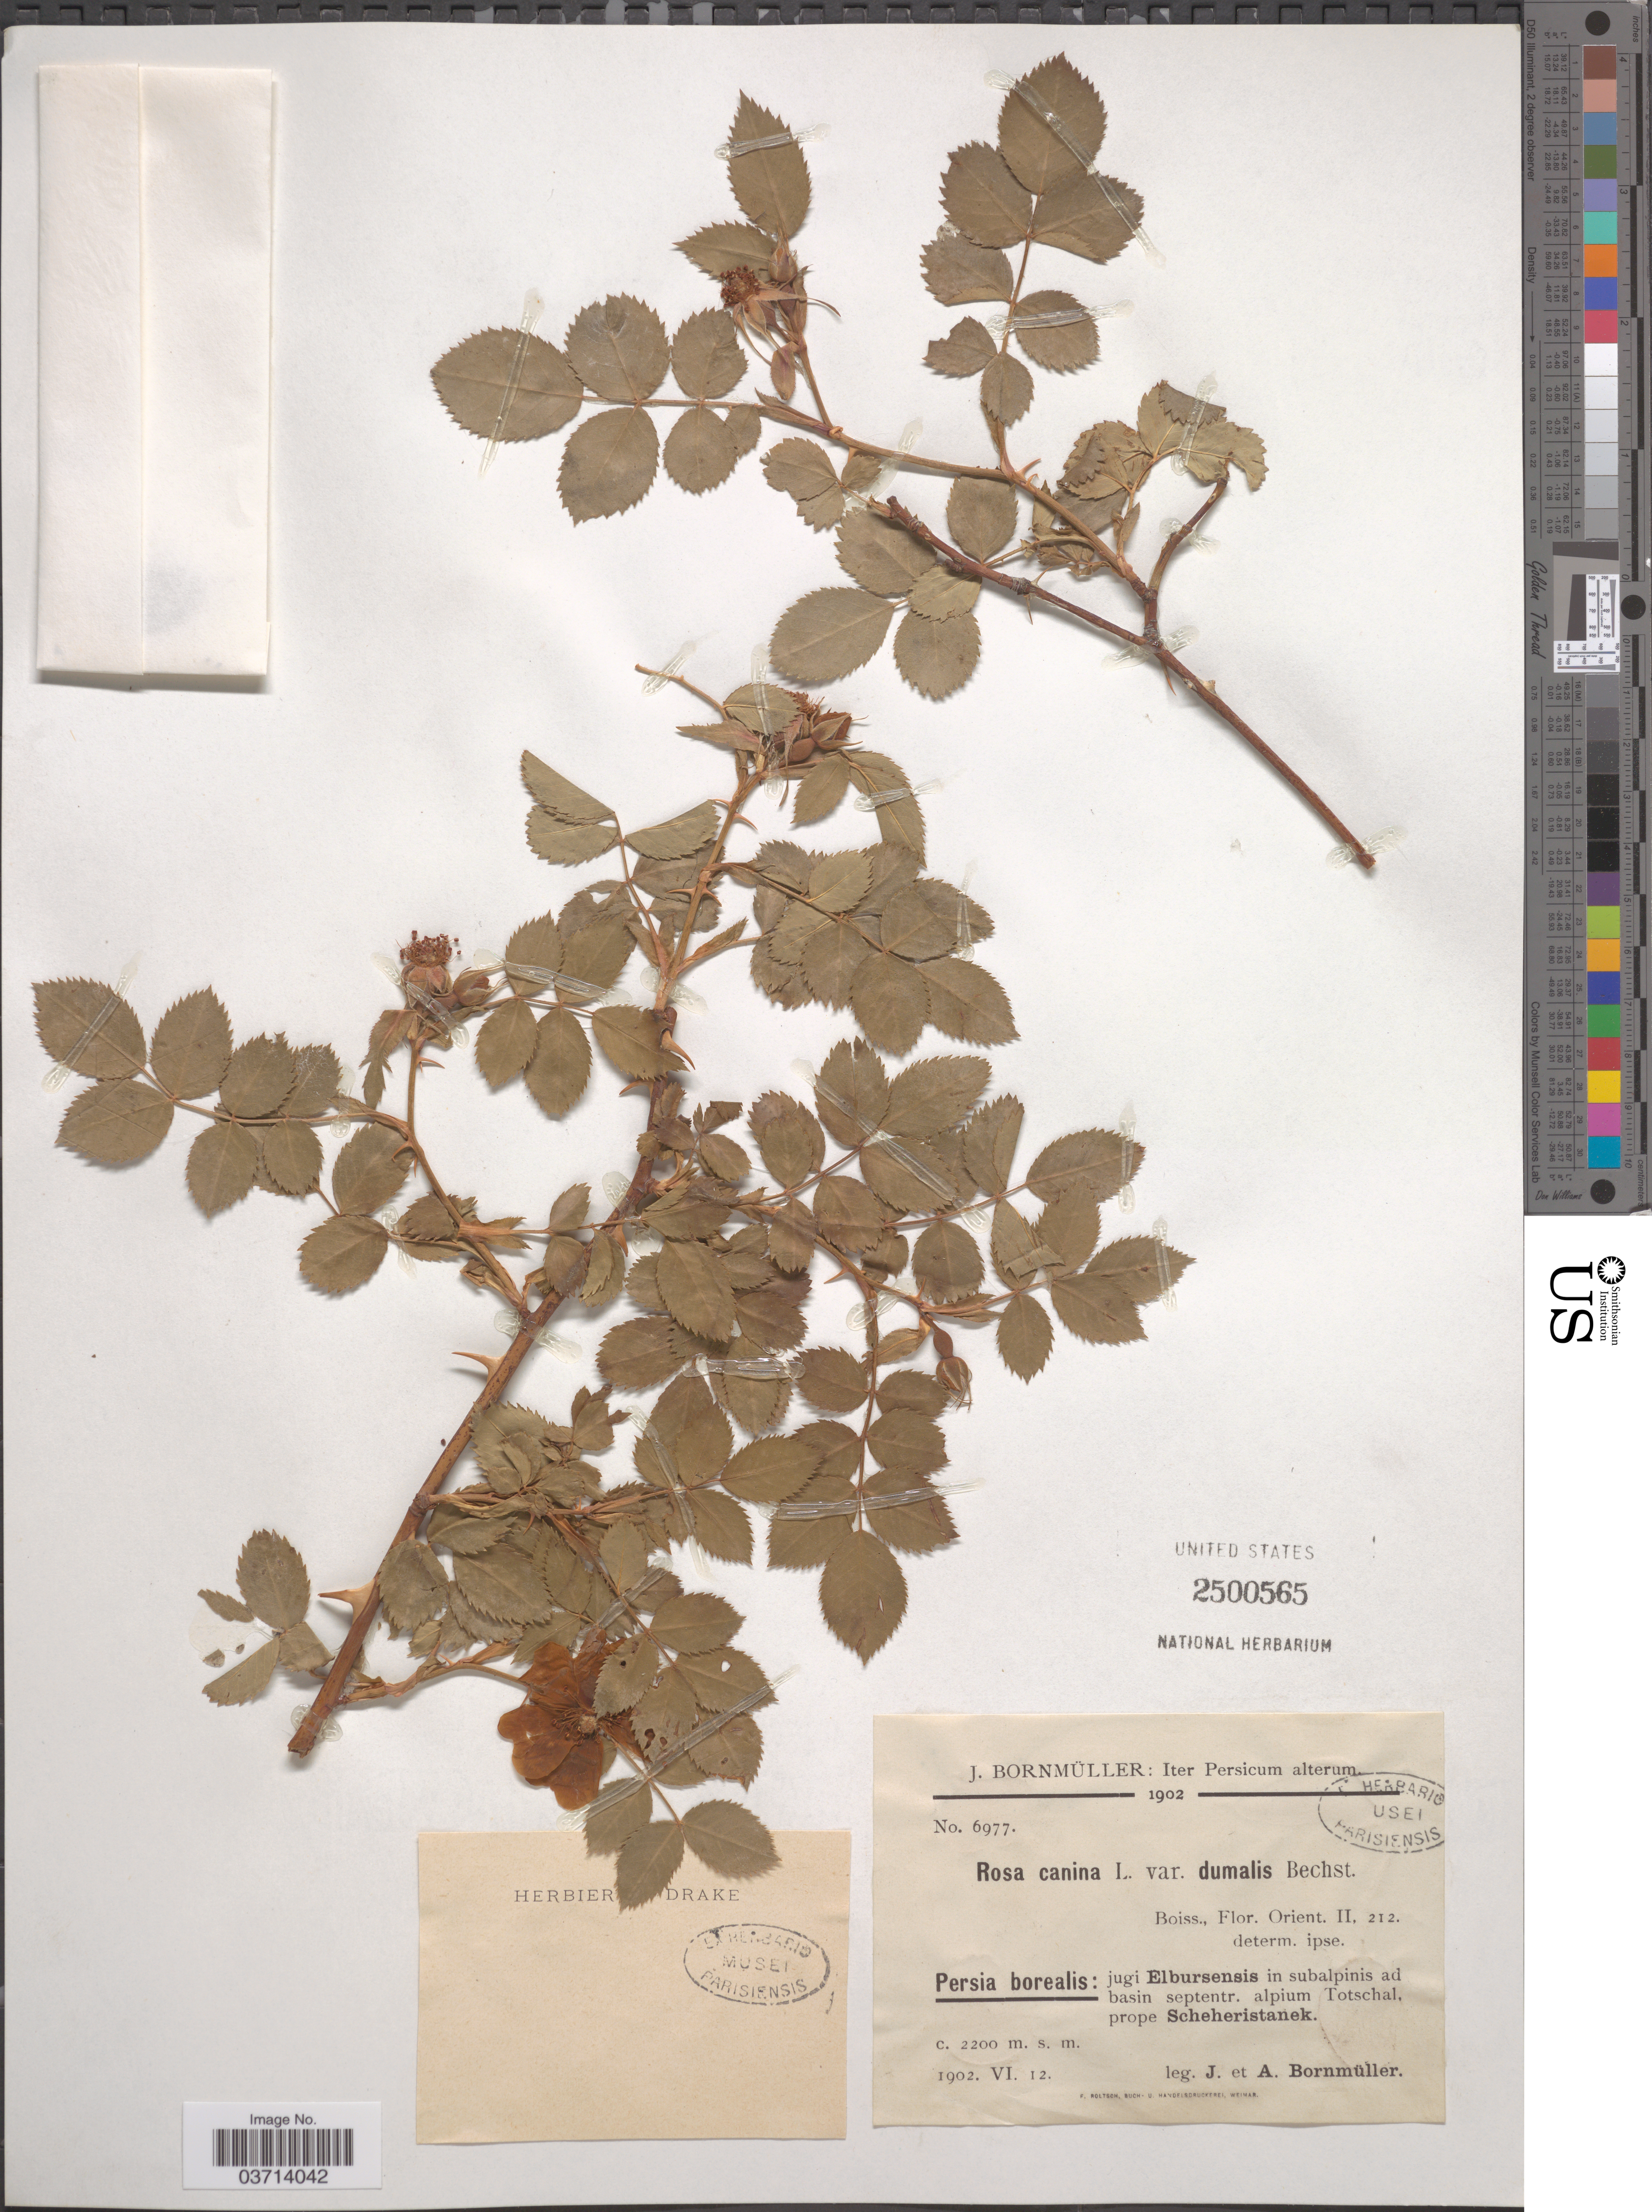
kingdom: Plantae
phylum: Tracheophyta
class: Magnoliopsida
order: Rosales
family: Rosaceae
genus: Rosa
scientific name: Rosa canina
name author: L.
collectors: J. Bornmüller & A. Bornmüller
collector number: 6977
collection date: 1902-06-12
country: Iran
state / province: Alborz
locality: Persia borealis: jugi Elbursensis in subalpinis ad basin septentr. alpium Totschal, prope Scheheristanek.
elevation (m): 2200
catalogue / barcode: US 2500565